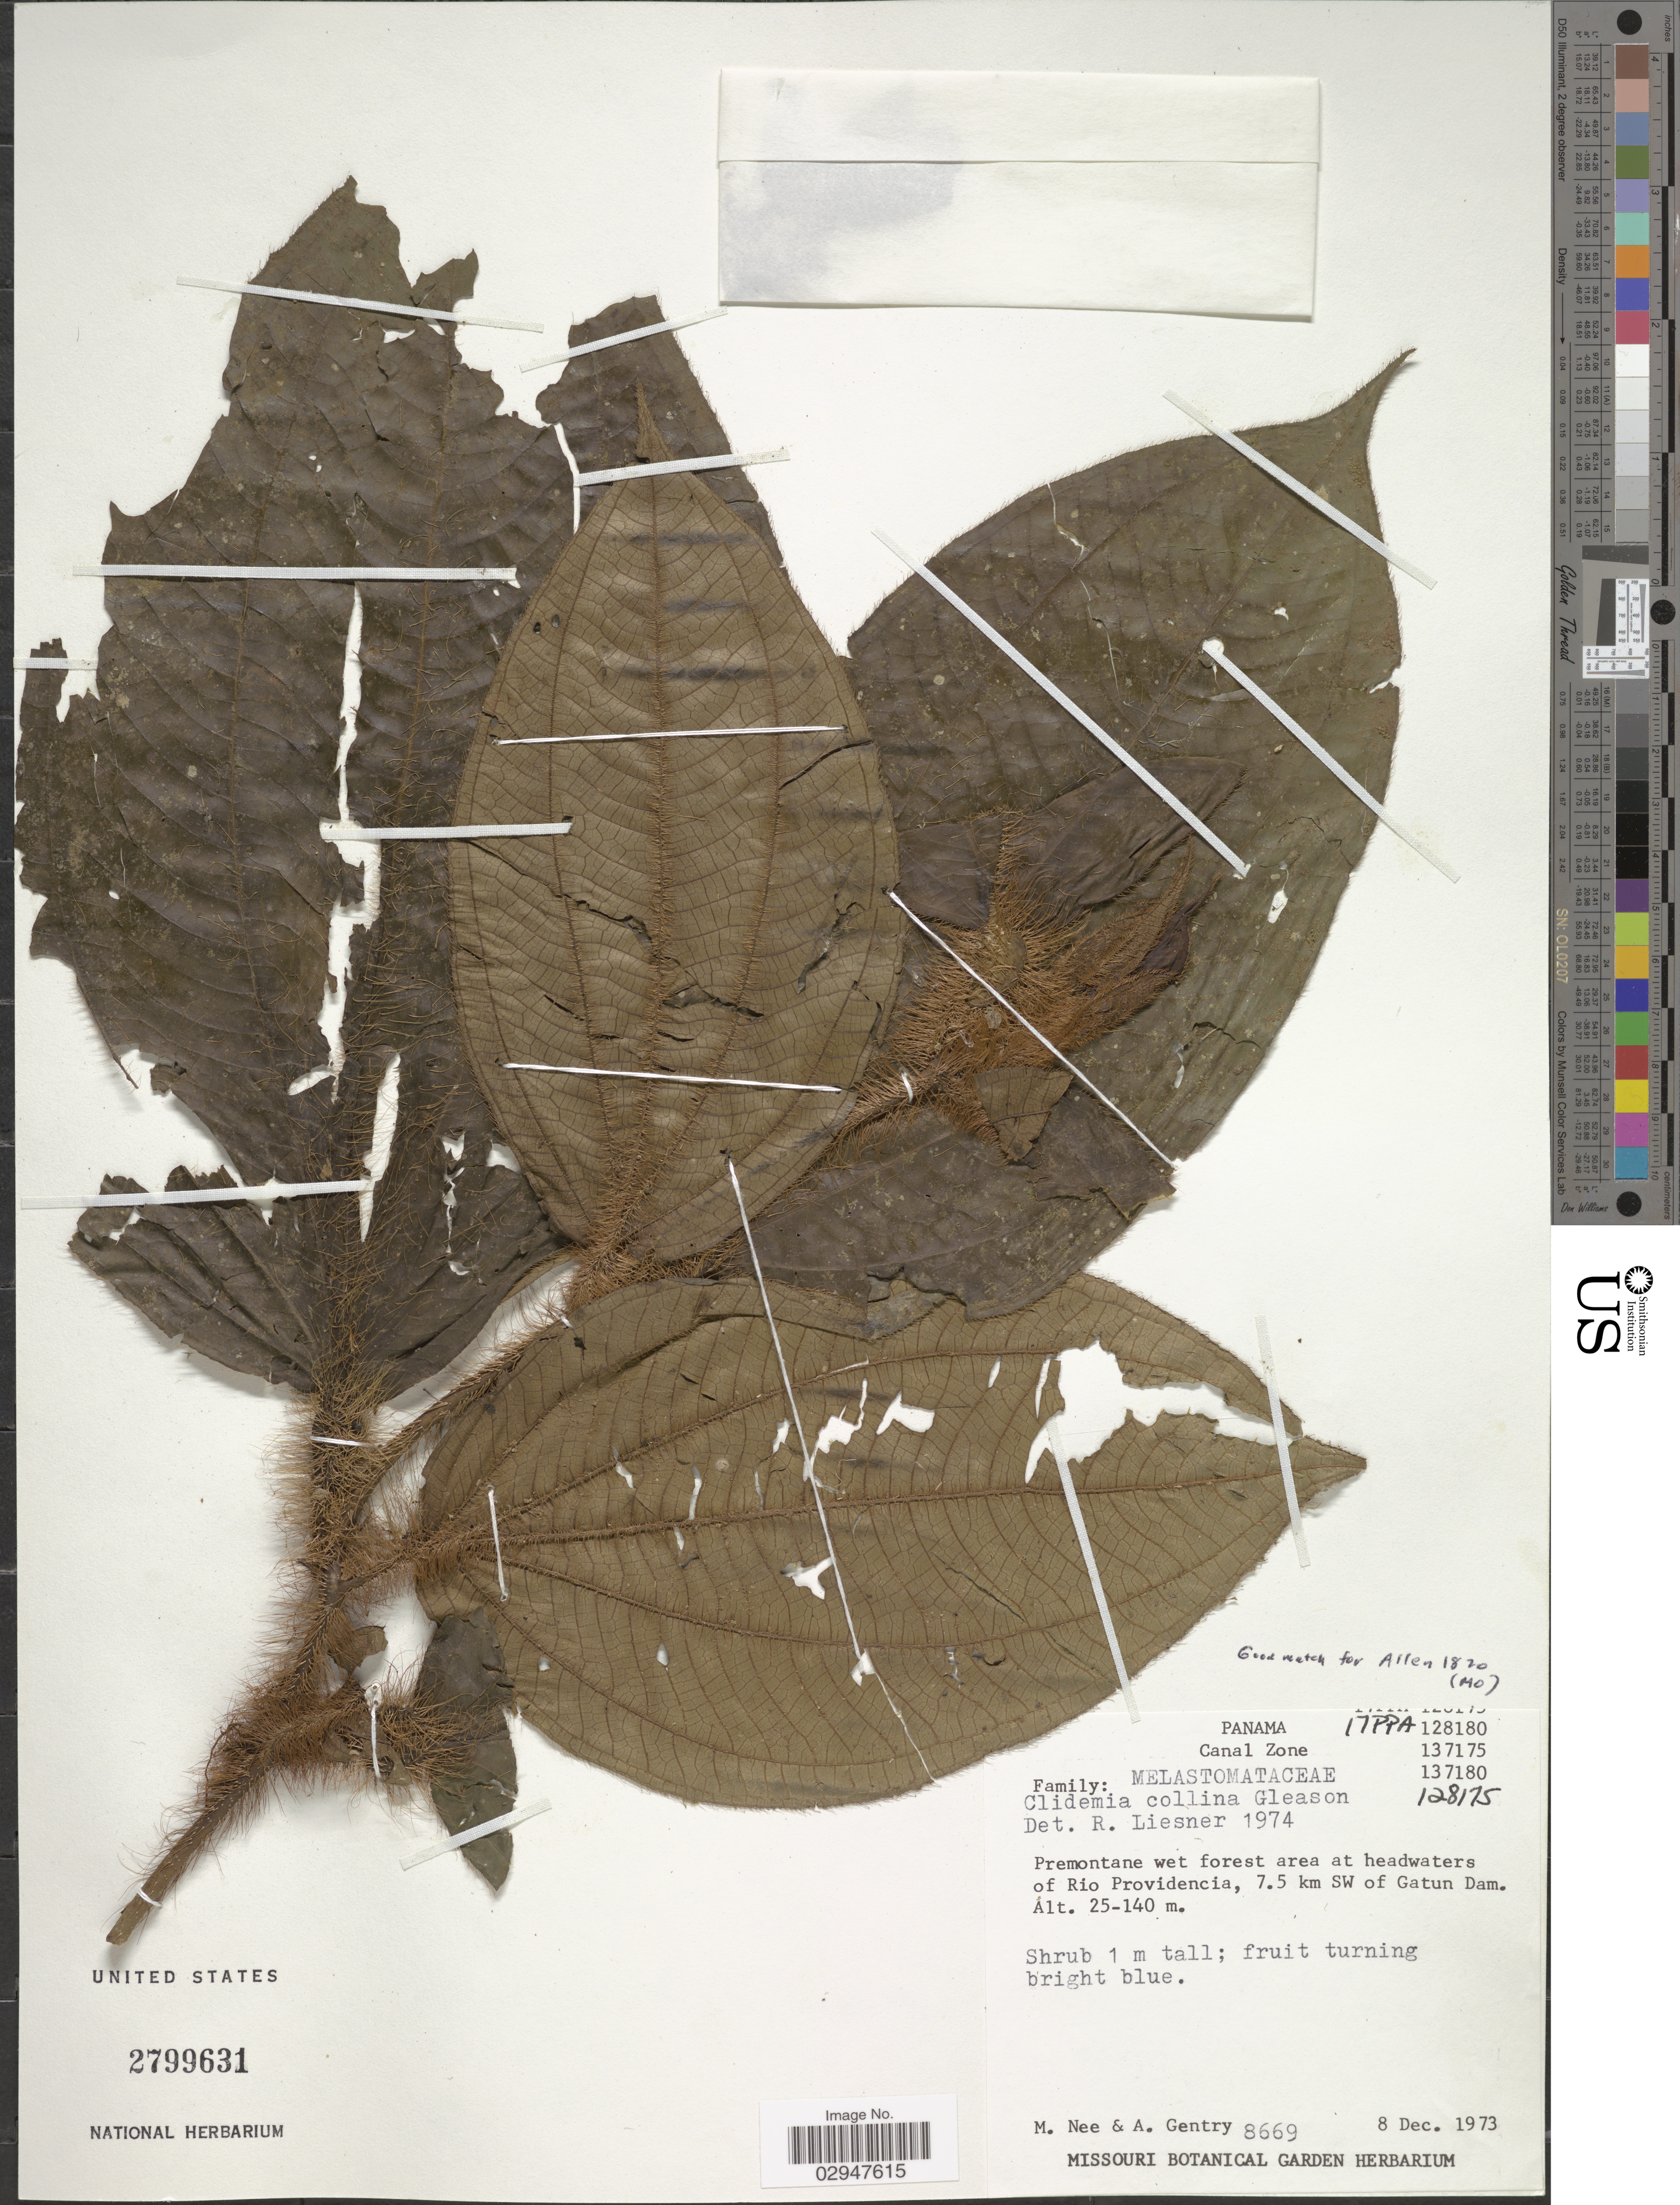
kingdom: Plantae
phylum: Tracheophyta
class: Magnoliopsida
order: Myrtales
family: Melastomataceae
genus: Clidemia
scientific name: Clidemia collina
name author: Gleason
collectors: M. Nee & A. H. Gentry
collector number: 8669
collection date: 1973-12-08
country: Panama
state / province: Colón / Panamá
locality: Canal Zone. Premontane wet forest area at headwaters of Rio Providencia, 7.5 km SW of Gatun Dam.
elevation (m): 25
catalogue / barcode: US 2799631